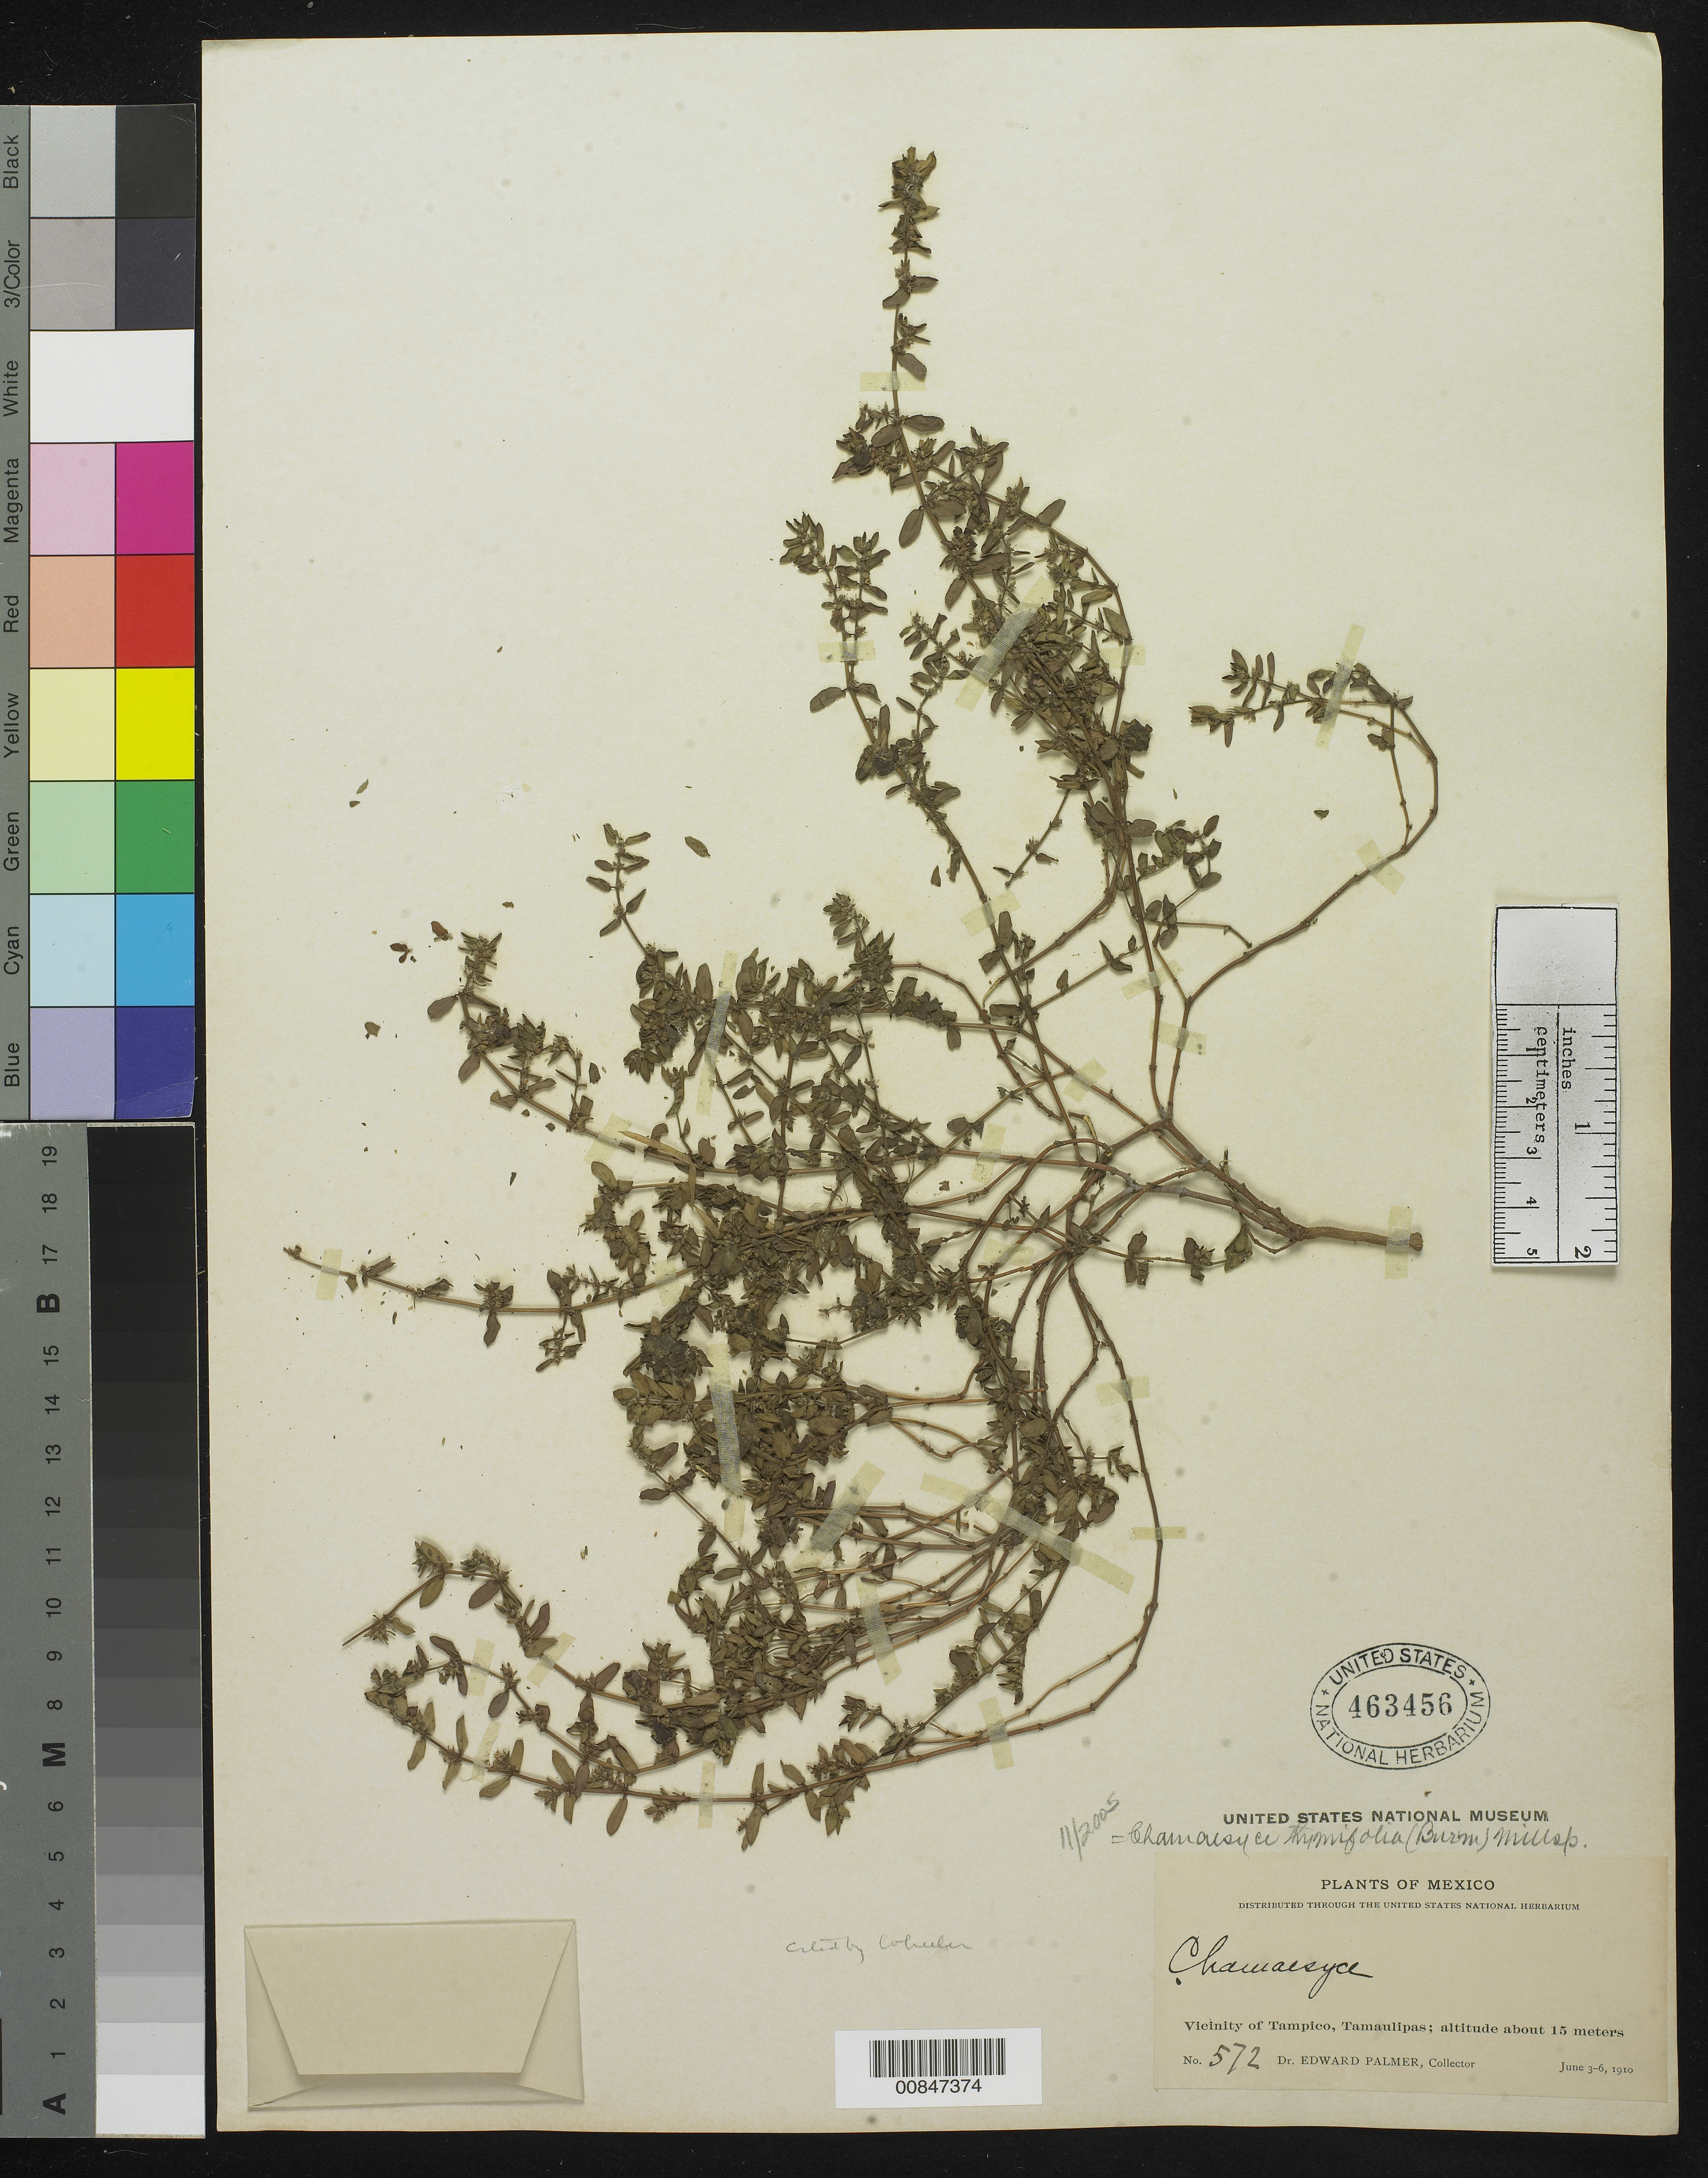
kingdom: Plantae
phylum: Tracheophyta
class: Magnoliopsida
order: Malpighiales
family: Euphorbiaceae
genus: Euphorbia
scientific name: Euphorbia thymifolia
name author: L.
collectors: E. Palmer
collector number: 572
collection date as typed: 03 Jun 1910 to 06 Jun 1910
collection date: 1910-06-03/1910-06-06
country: Mexico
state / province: Tamaulipas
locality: Vicinity of Tampico, Tamaulipas.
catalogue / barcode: US 463456